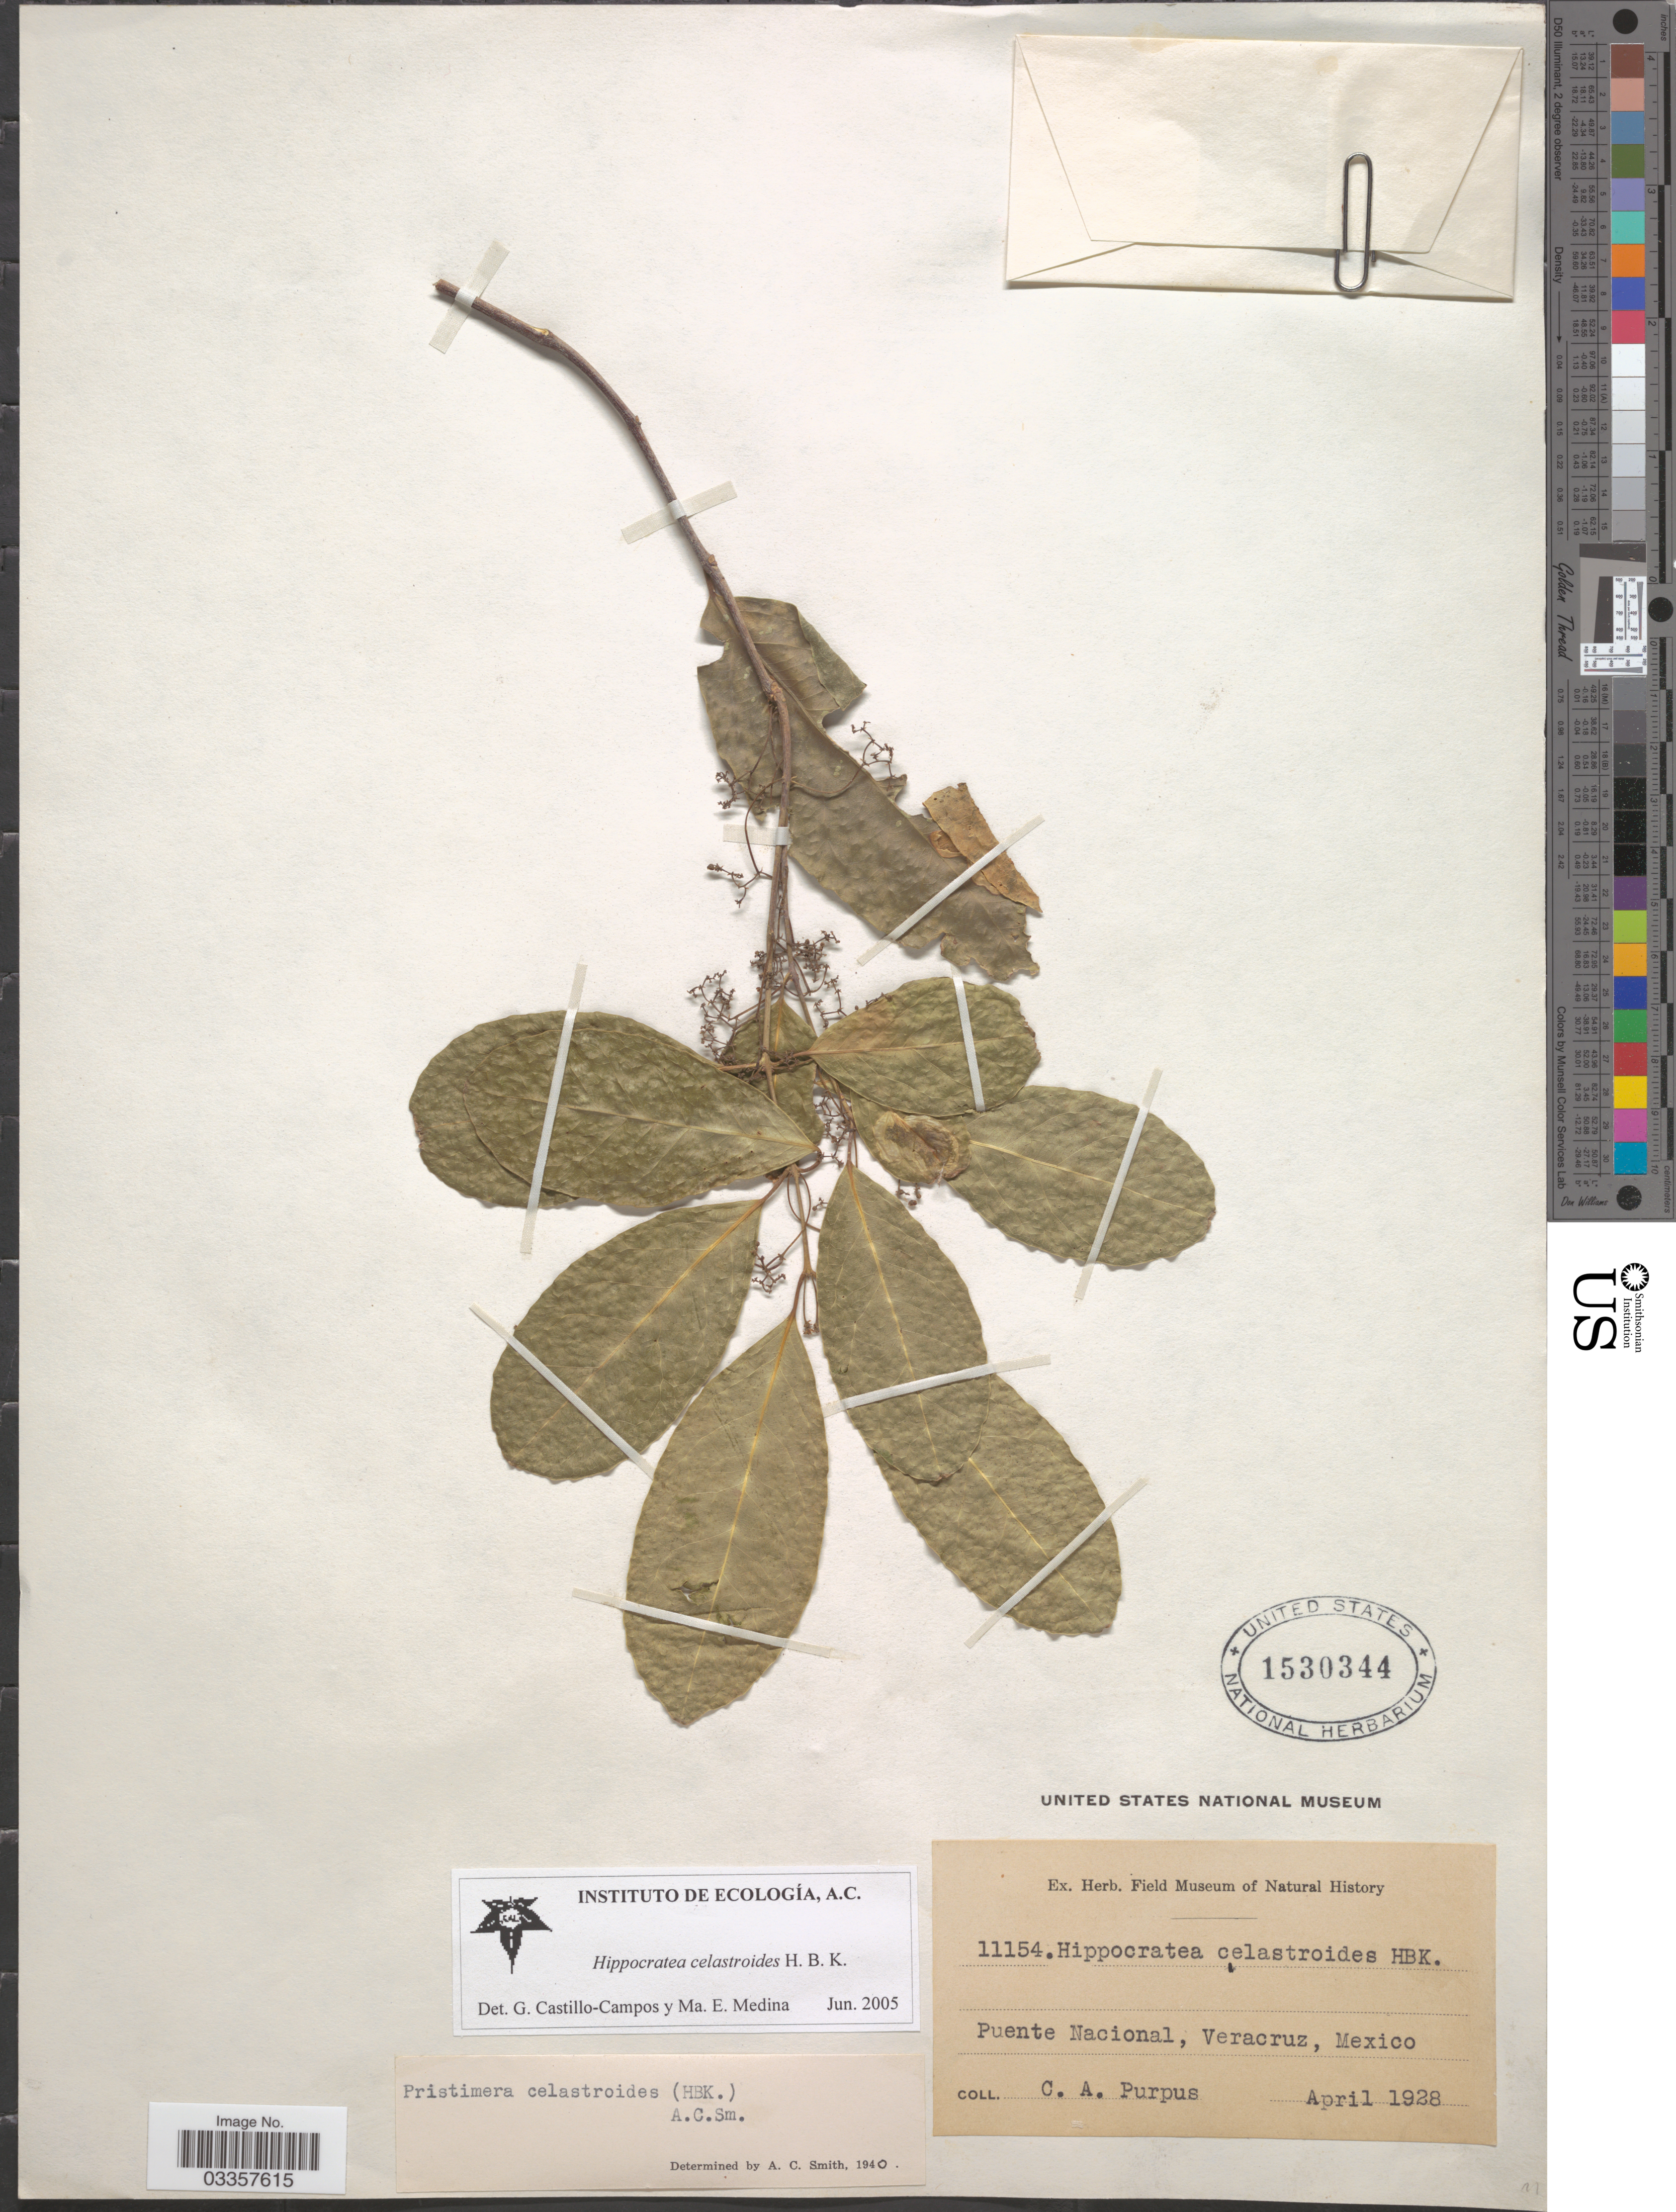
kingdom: Plantae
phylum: Tracheophyta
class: Magnoliopsida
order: Celastrales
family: Celastraceae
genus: Pristimera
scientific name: Pristimera celastroides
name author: (Kunth) A.C. Sm.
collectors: C. A. Purpus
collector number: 11154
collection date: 1928-04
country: Mexico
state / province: Veracruz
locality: Puente Nacional, Veracruz.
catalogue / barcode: US 1530344